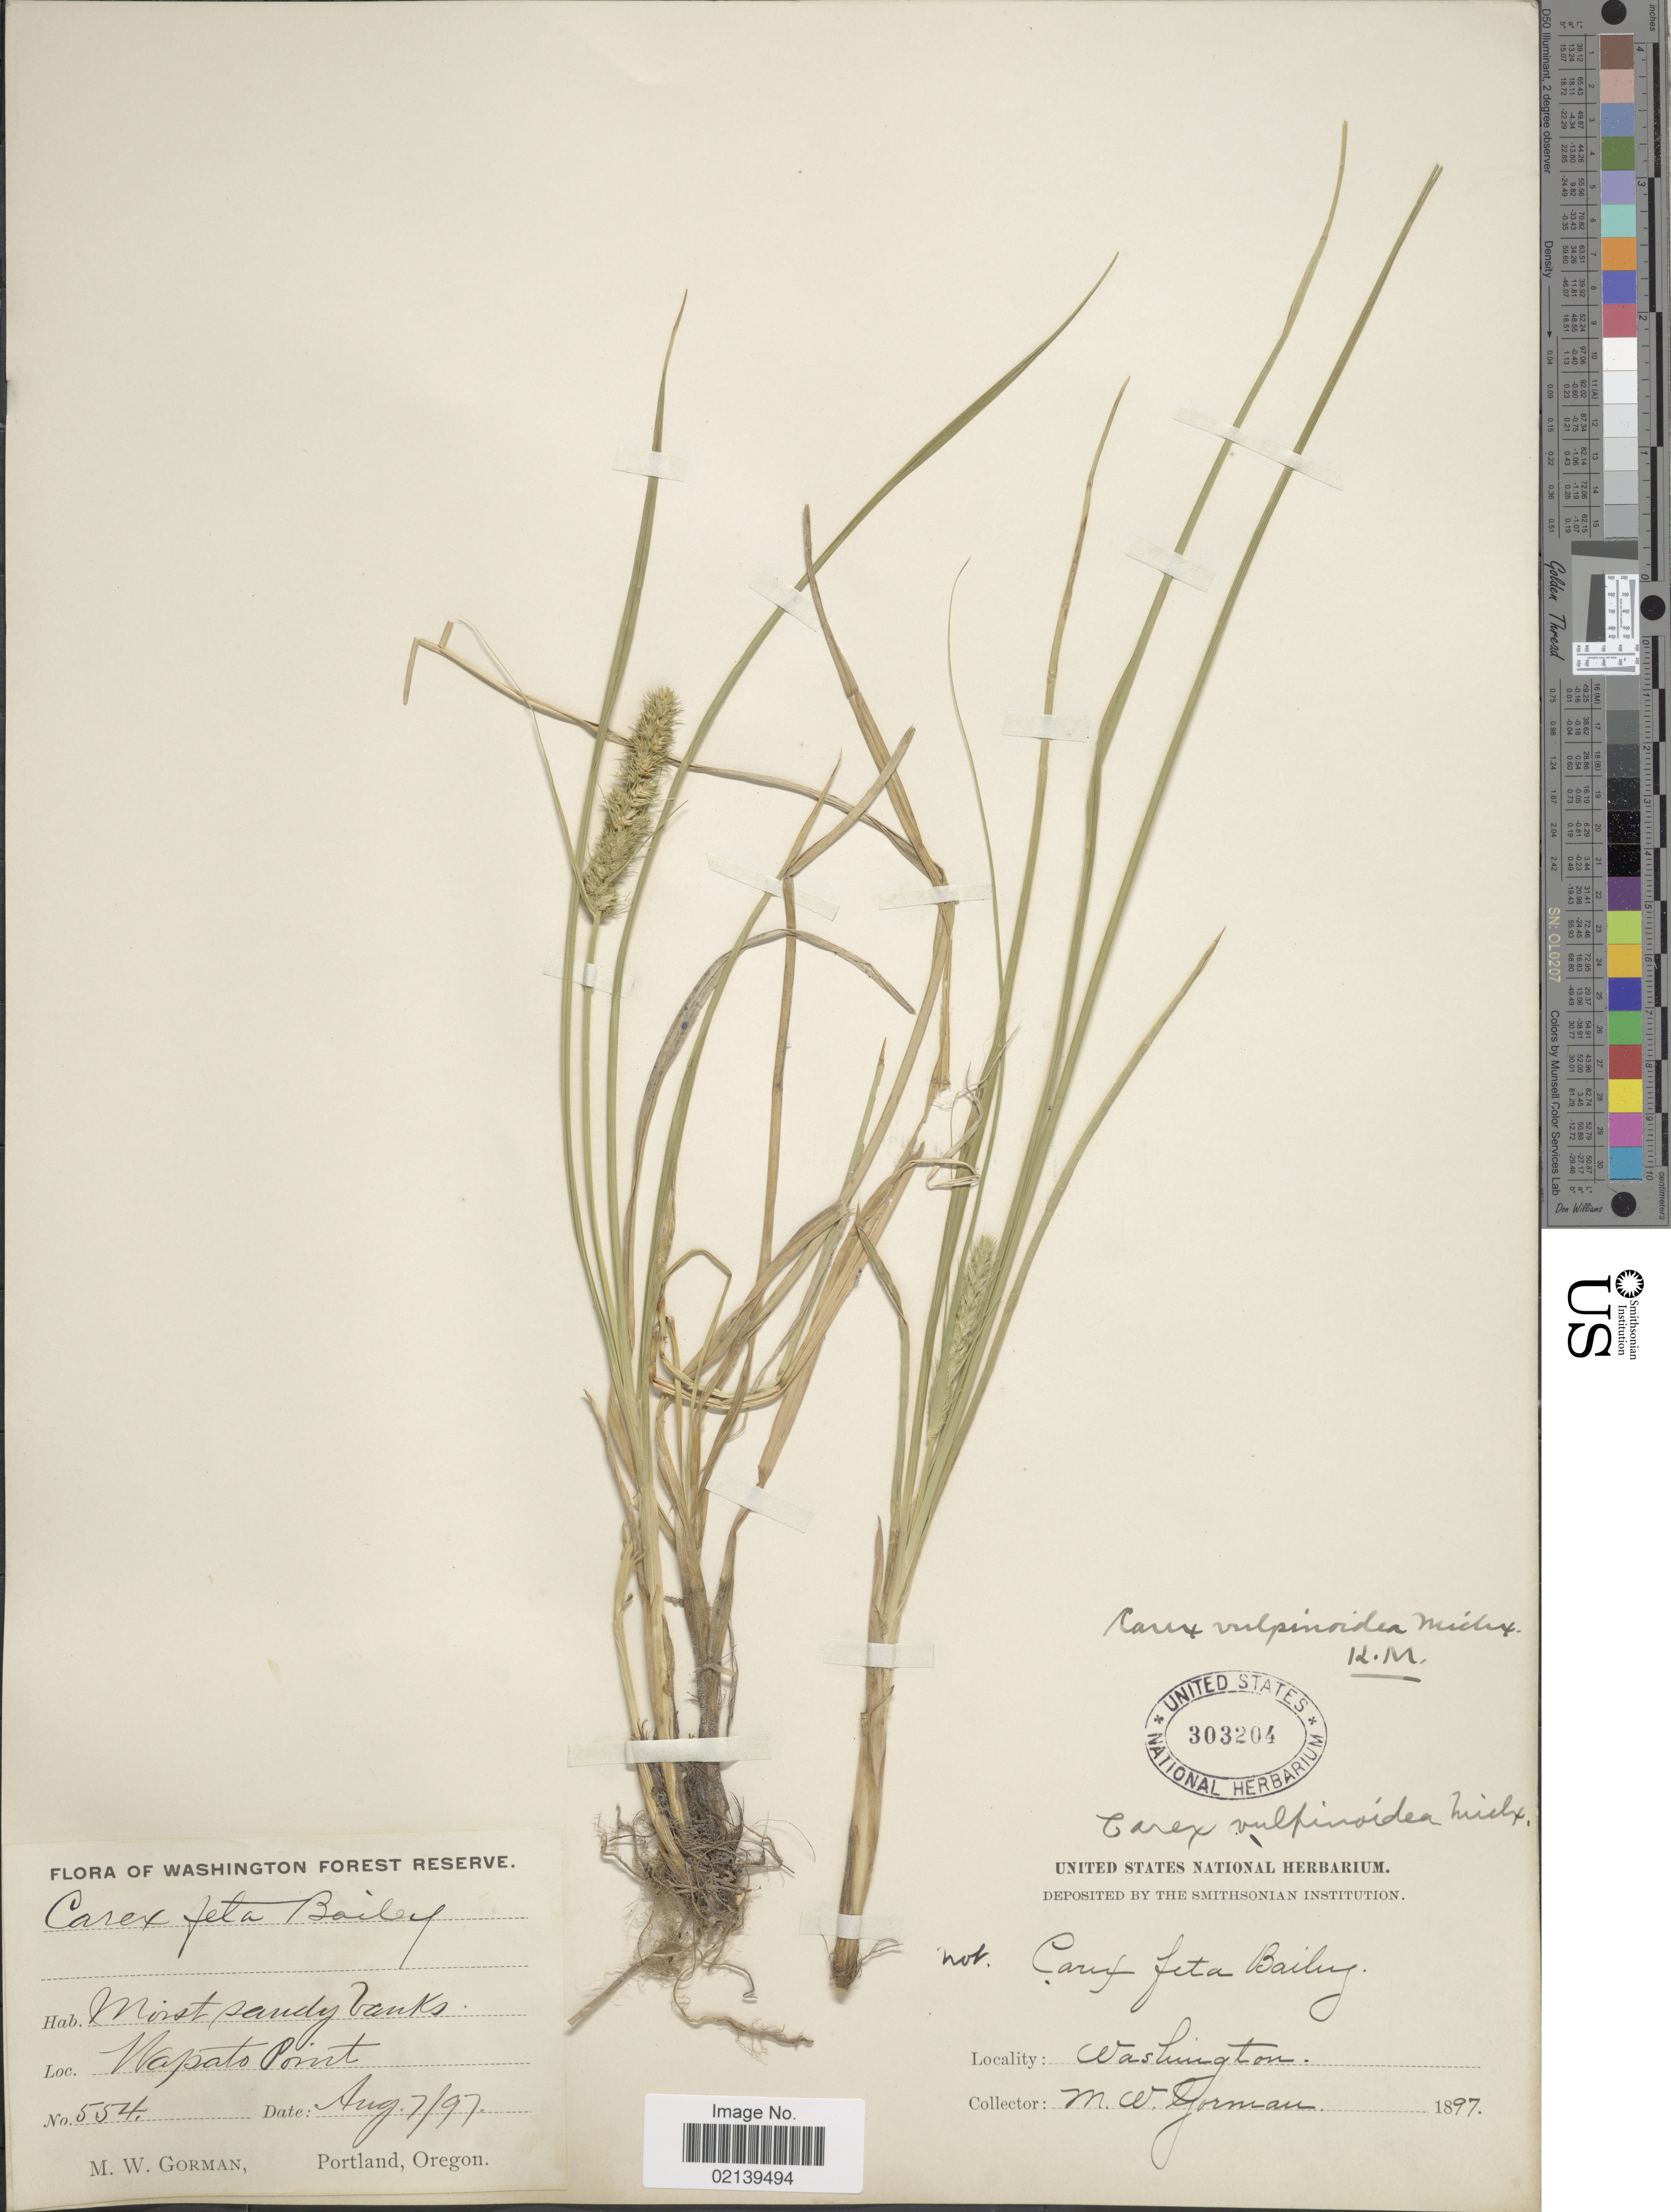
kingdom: Plantae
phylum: Tracheophyta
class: Liliopsida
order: Poales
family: Cyperaceae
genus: Carex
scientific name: Carex vulpinoidea Michx.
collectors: M. W. Gorman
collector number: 554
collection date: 1897-08-07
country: United States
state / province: Washington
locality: Wapato Point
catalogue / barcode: US 303204